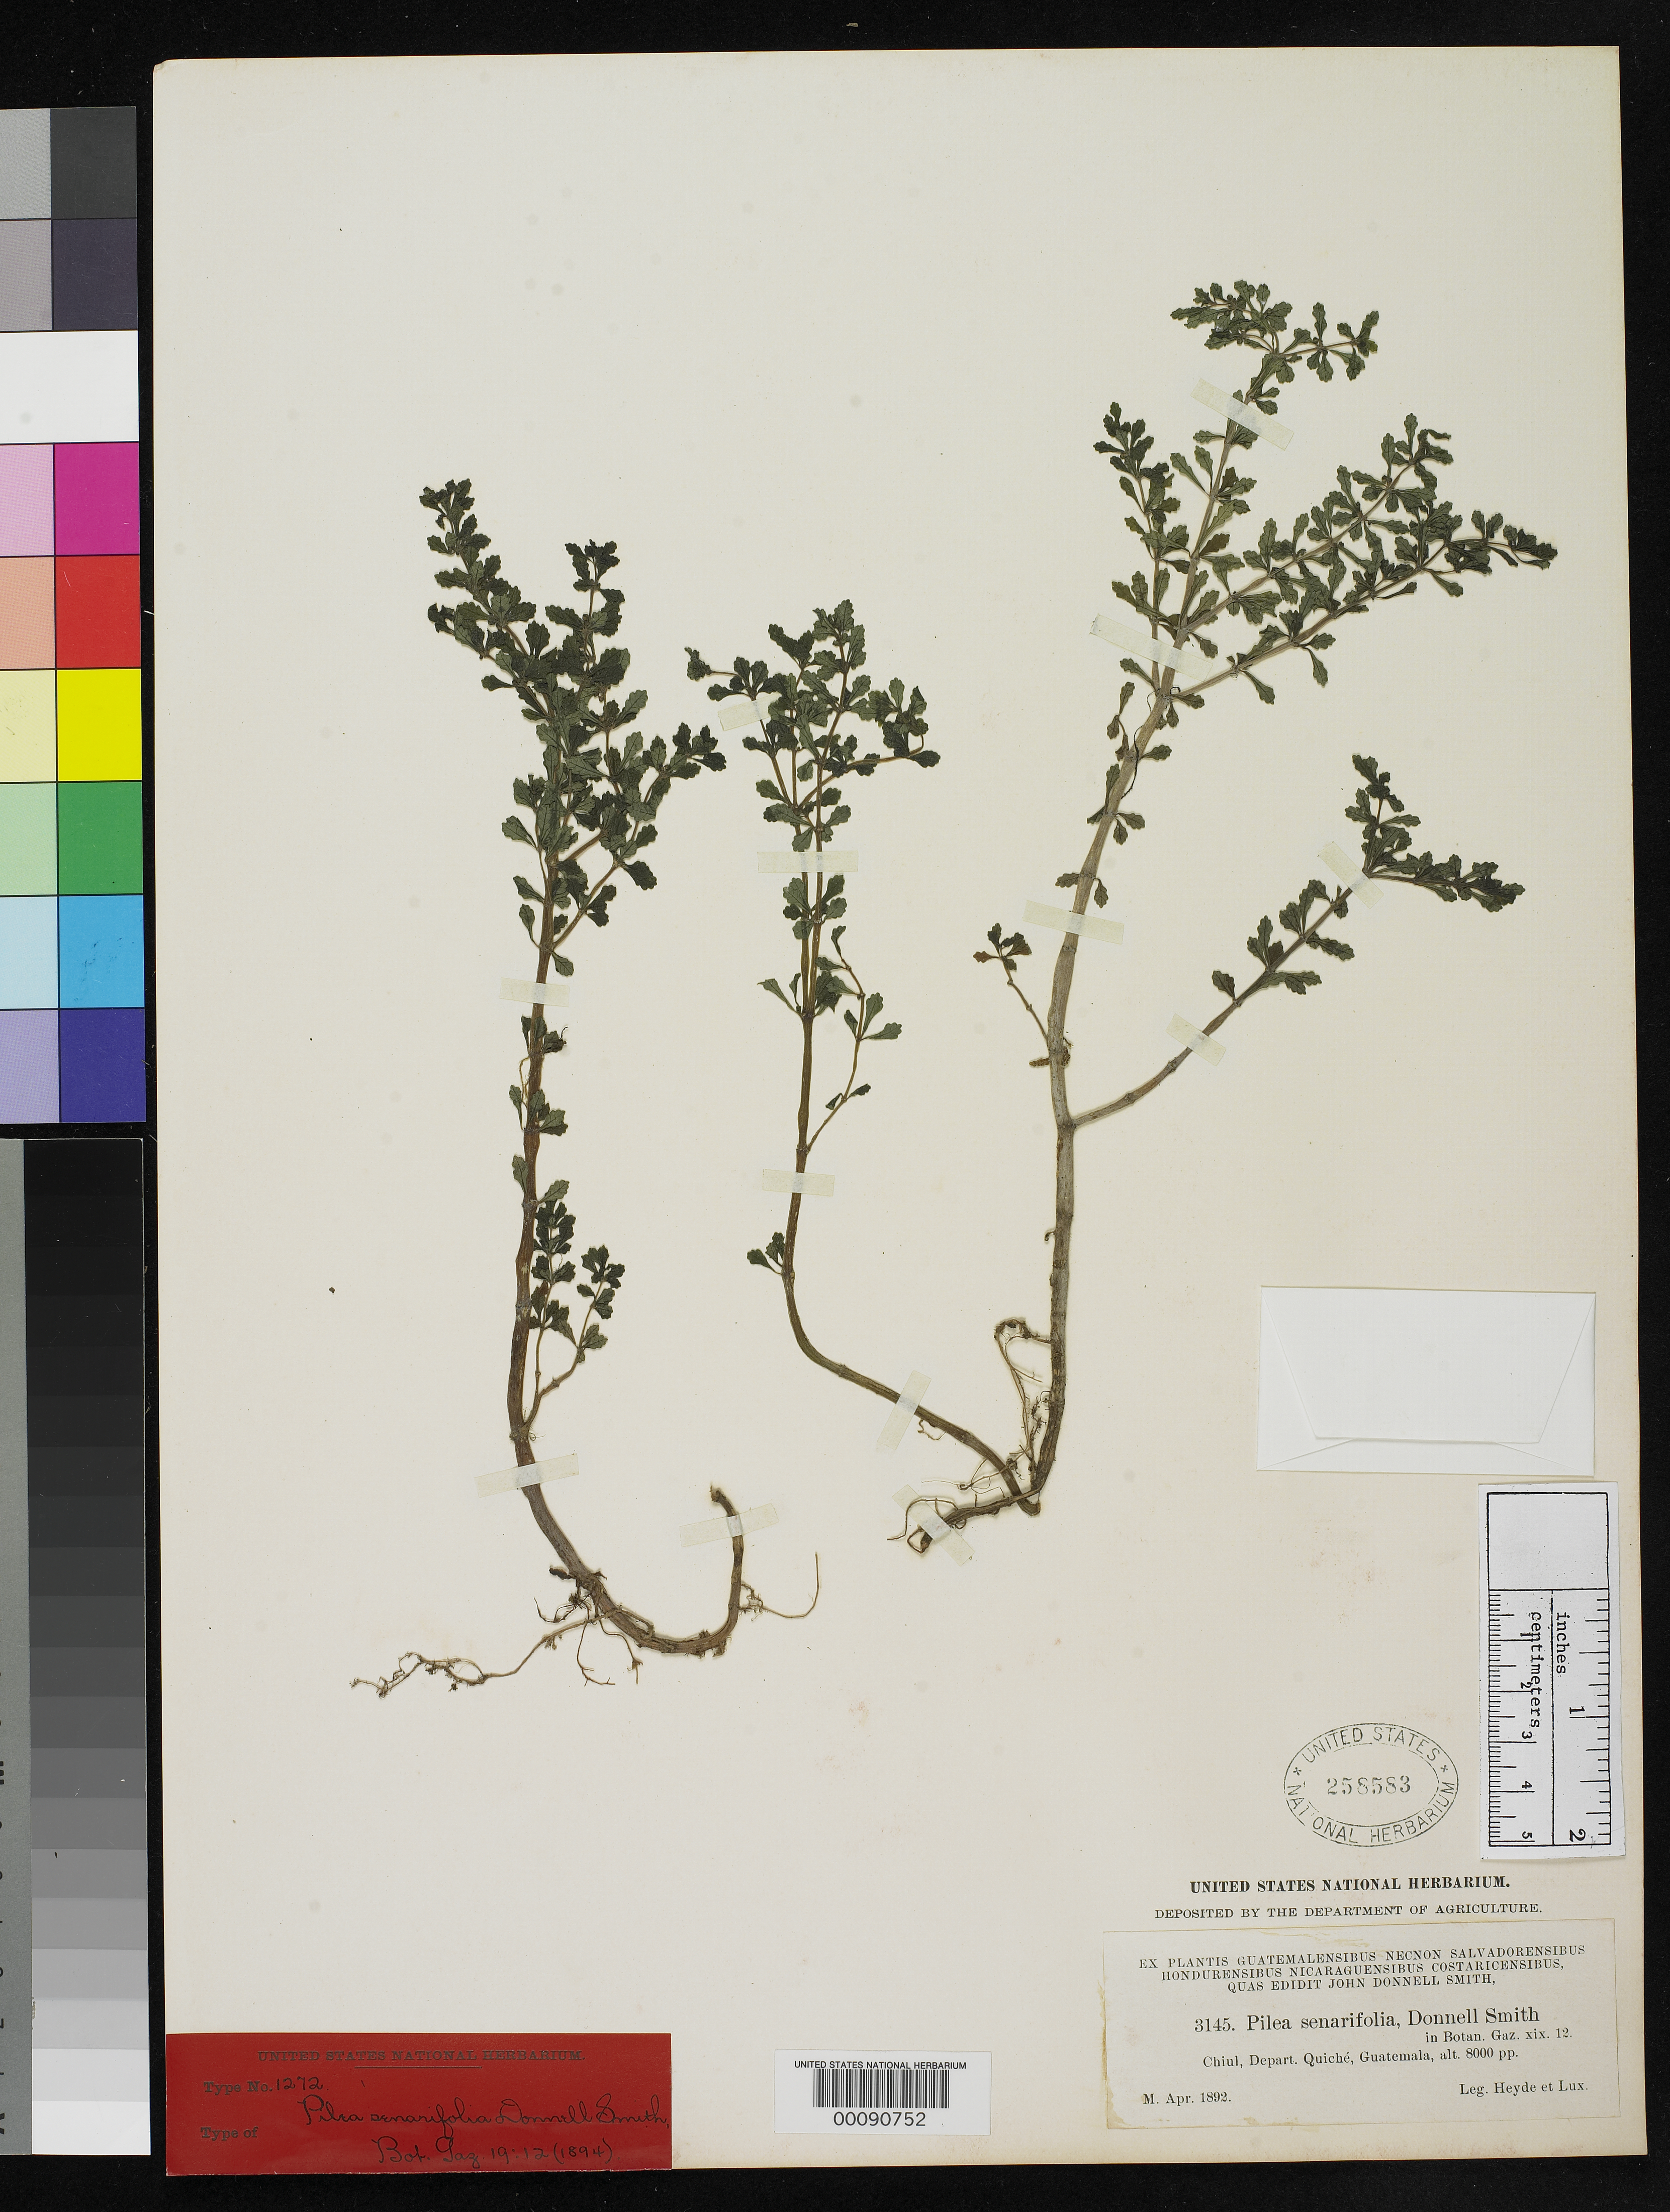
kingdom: Plantae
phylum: Tracheophyta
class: Magnoliopsida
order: Rosales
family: Urticaceae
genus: Pilea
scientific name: Pilea senarifolia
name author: Donn. Sm.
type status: Type Collection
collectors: E. T. Heyde & E. Lux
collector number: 3145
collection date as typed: Apr 1892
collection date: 1892-04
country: Guatemala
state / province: El Quiché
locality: Chiul, Depart. Quiché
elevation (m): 2438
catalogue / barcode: US 258583